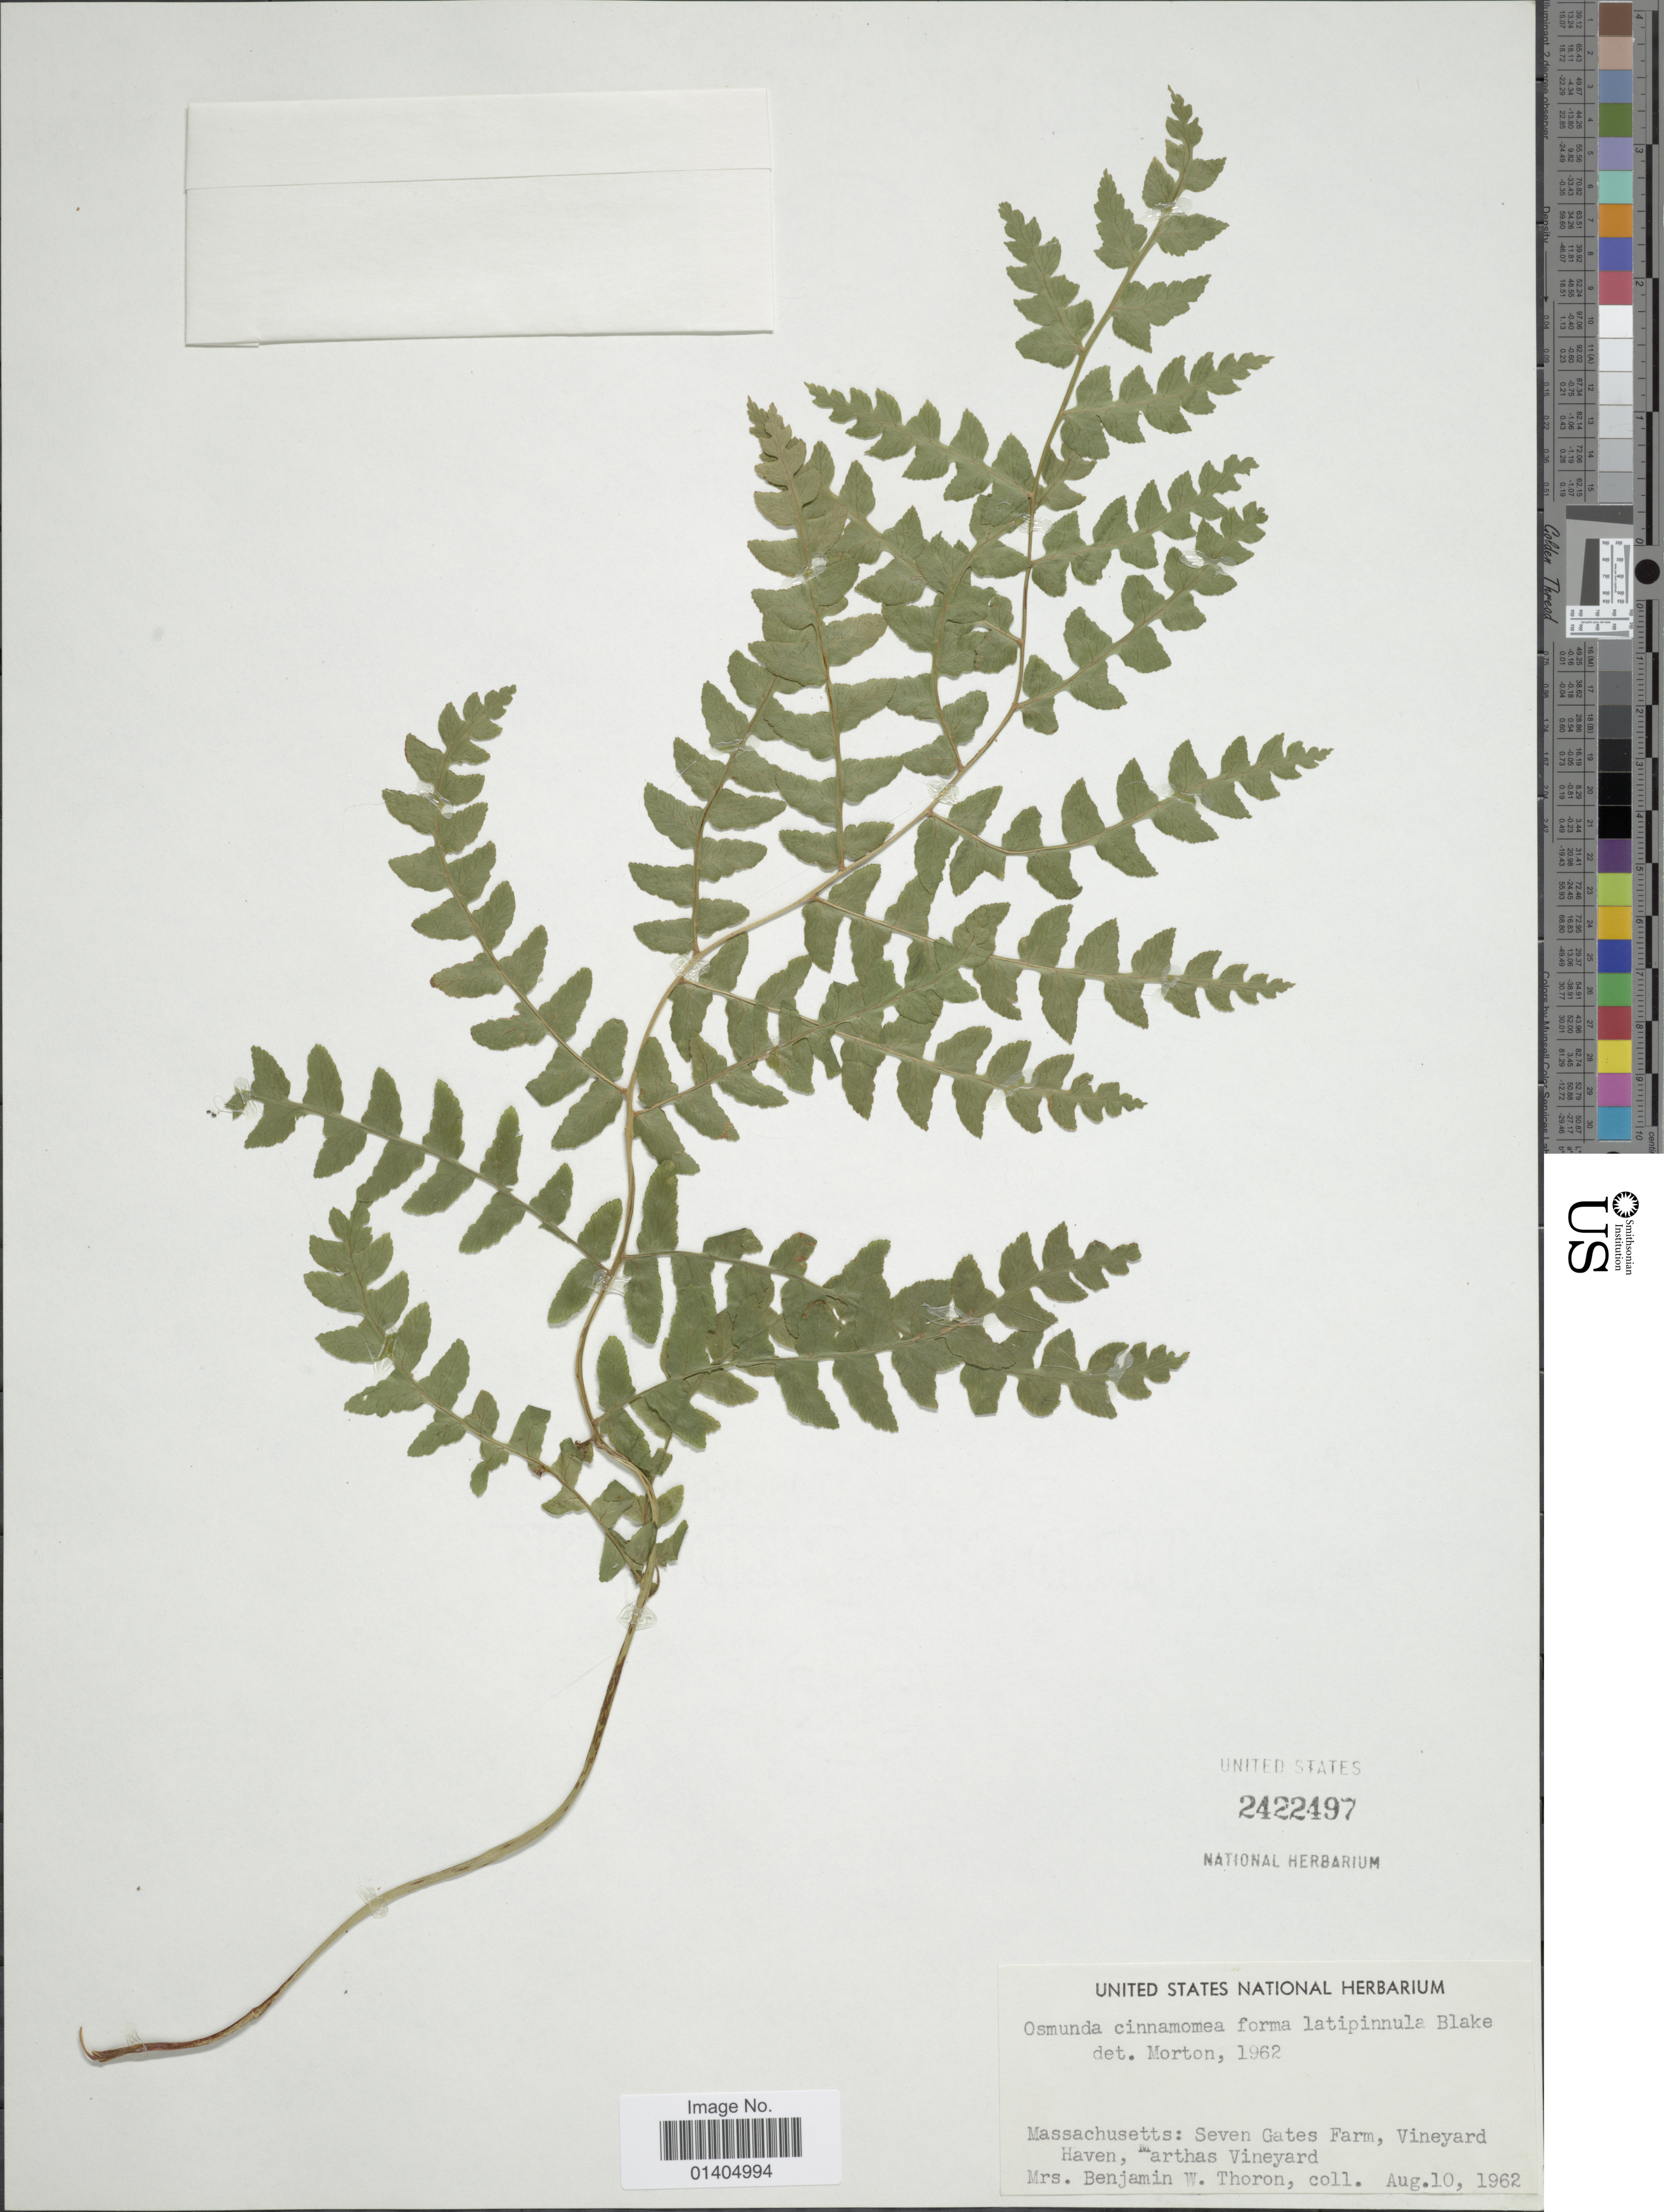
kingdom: Plantae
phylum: Tracheophyta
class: Polypodiopsida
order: Osmundales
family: Osmundaceae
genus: Osmundastrum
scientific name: Osmundastrum cinnamomeum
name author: (L.) C. Presl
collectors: M. Thoron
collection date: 1962-08-10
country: United States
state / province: Massachusetts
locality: Seven gates Farm, Vineyard Haven, Marthas Vineyard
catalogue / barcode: US 2422497